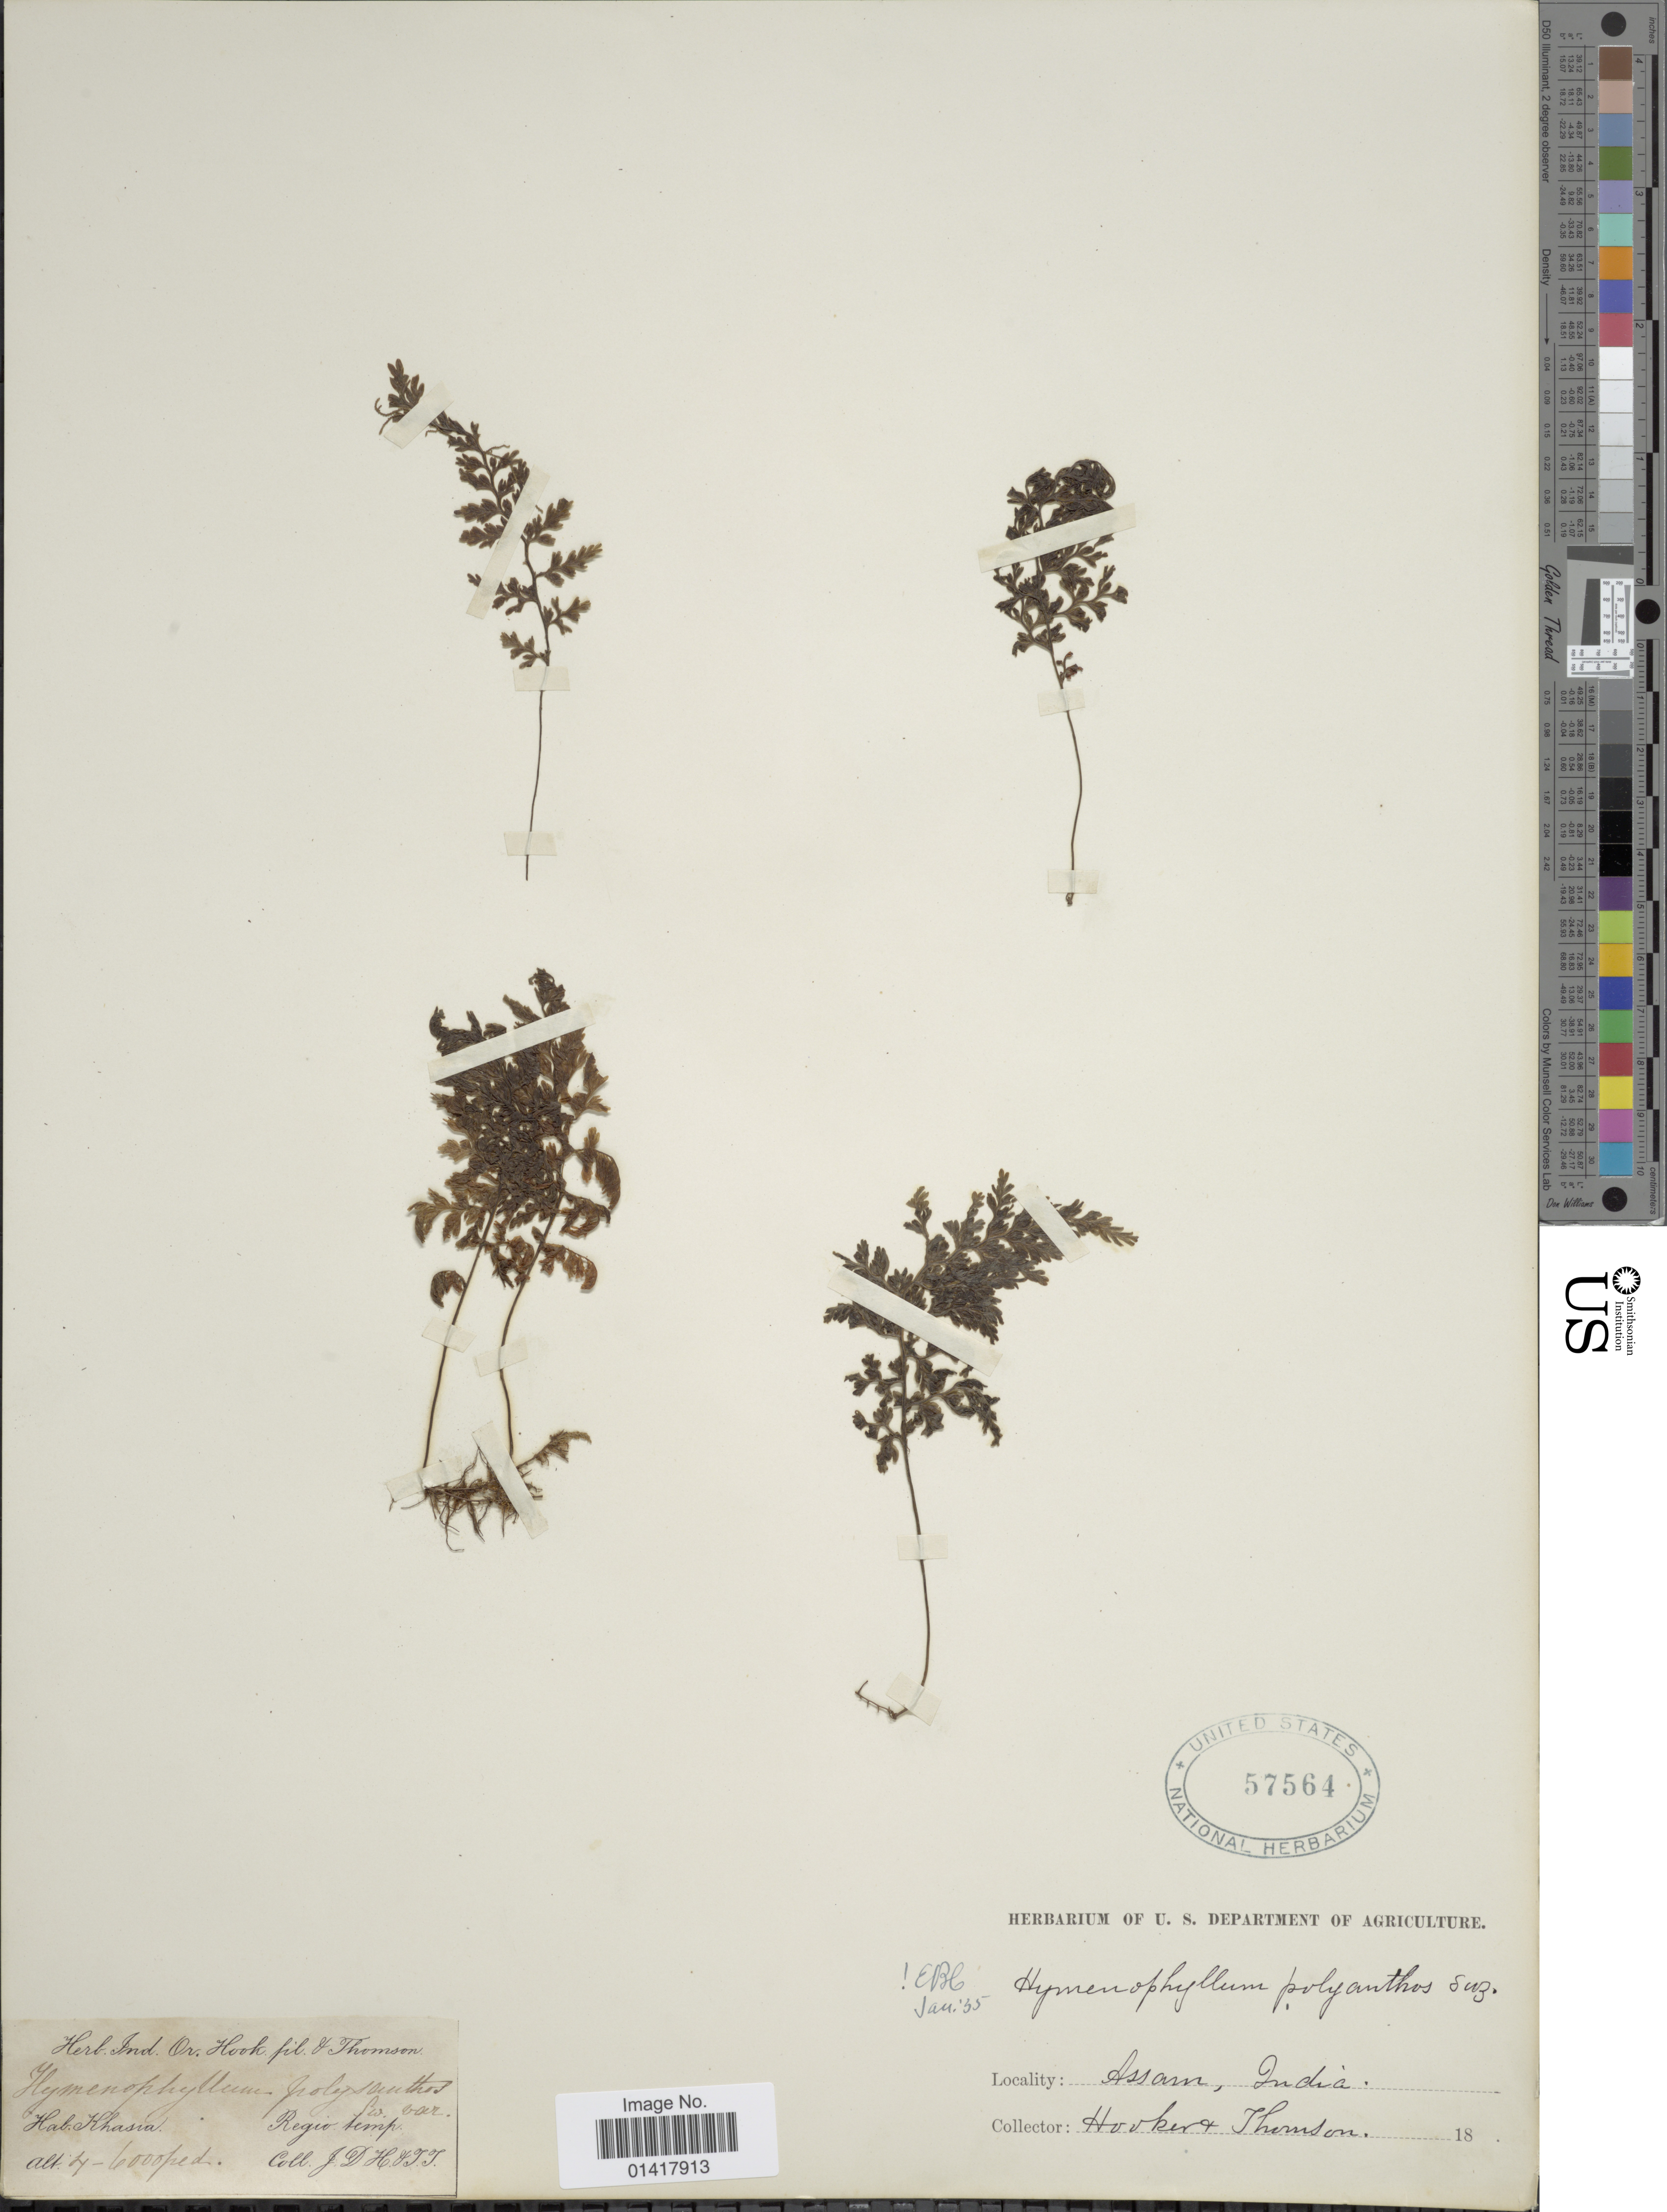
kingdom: Plantae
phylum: Tracheophyta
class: Polypodiopsida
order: Hymenophyllales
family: Hymenophyllaceae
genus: Hymenophyllum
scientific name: Hymenophyllum polyanthos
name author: (Sw.) Sw.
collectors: J. D. Hooker & T. Thomson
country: India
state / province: Assam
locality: Khasia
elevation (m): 1219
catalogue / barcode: US 57564